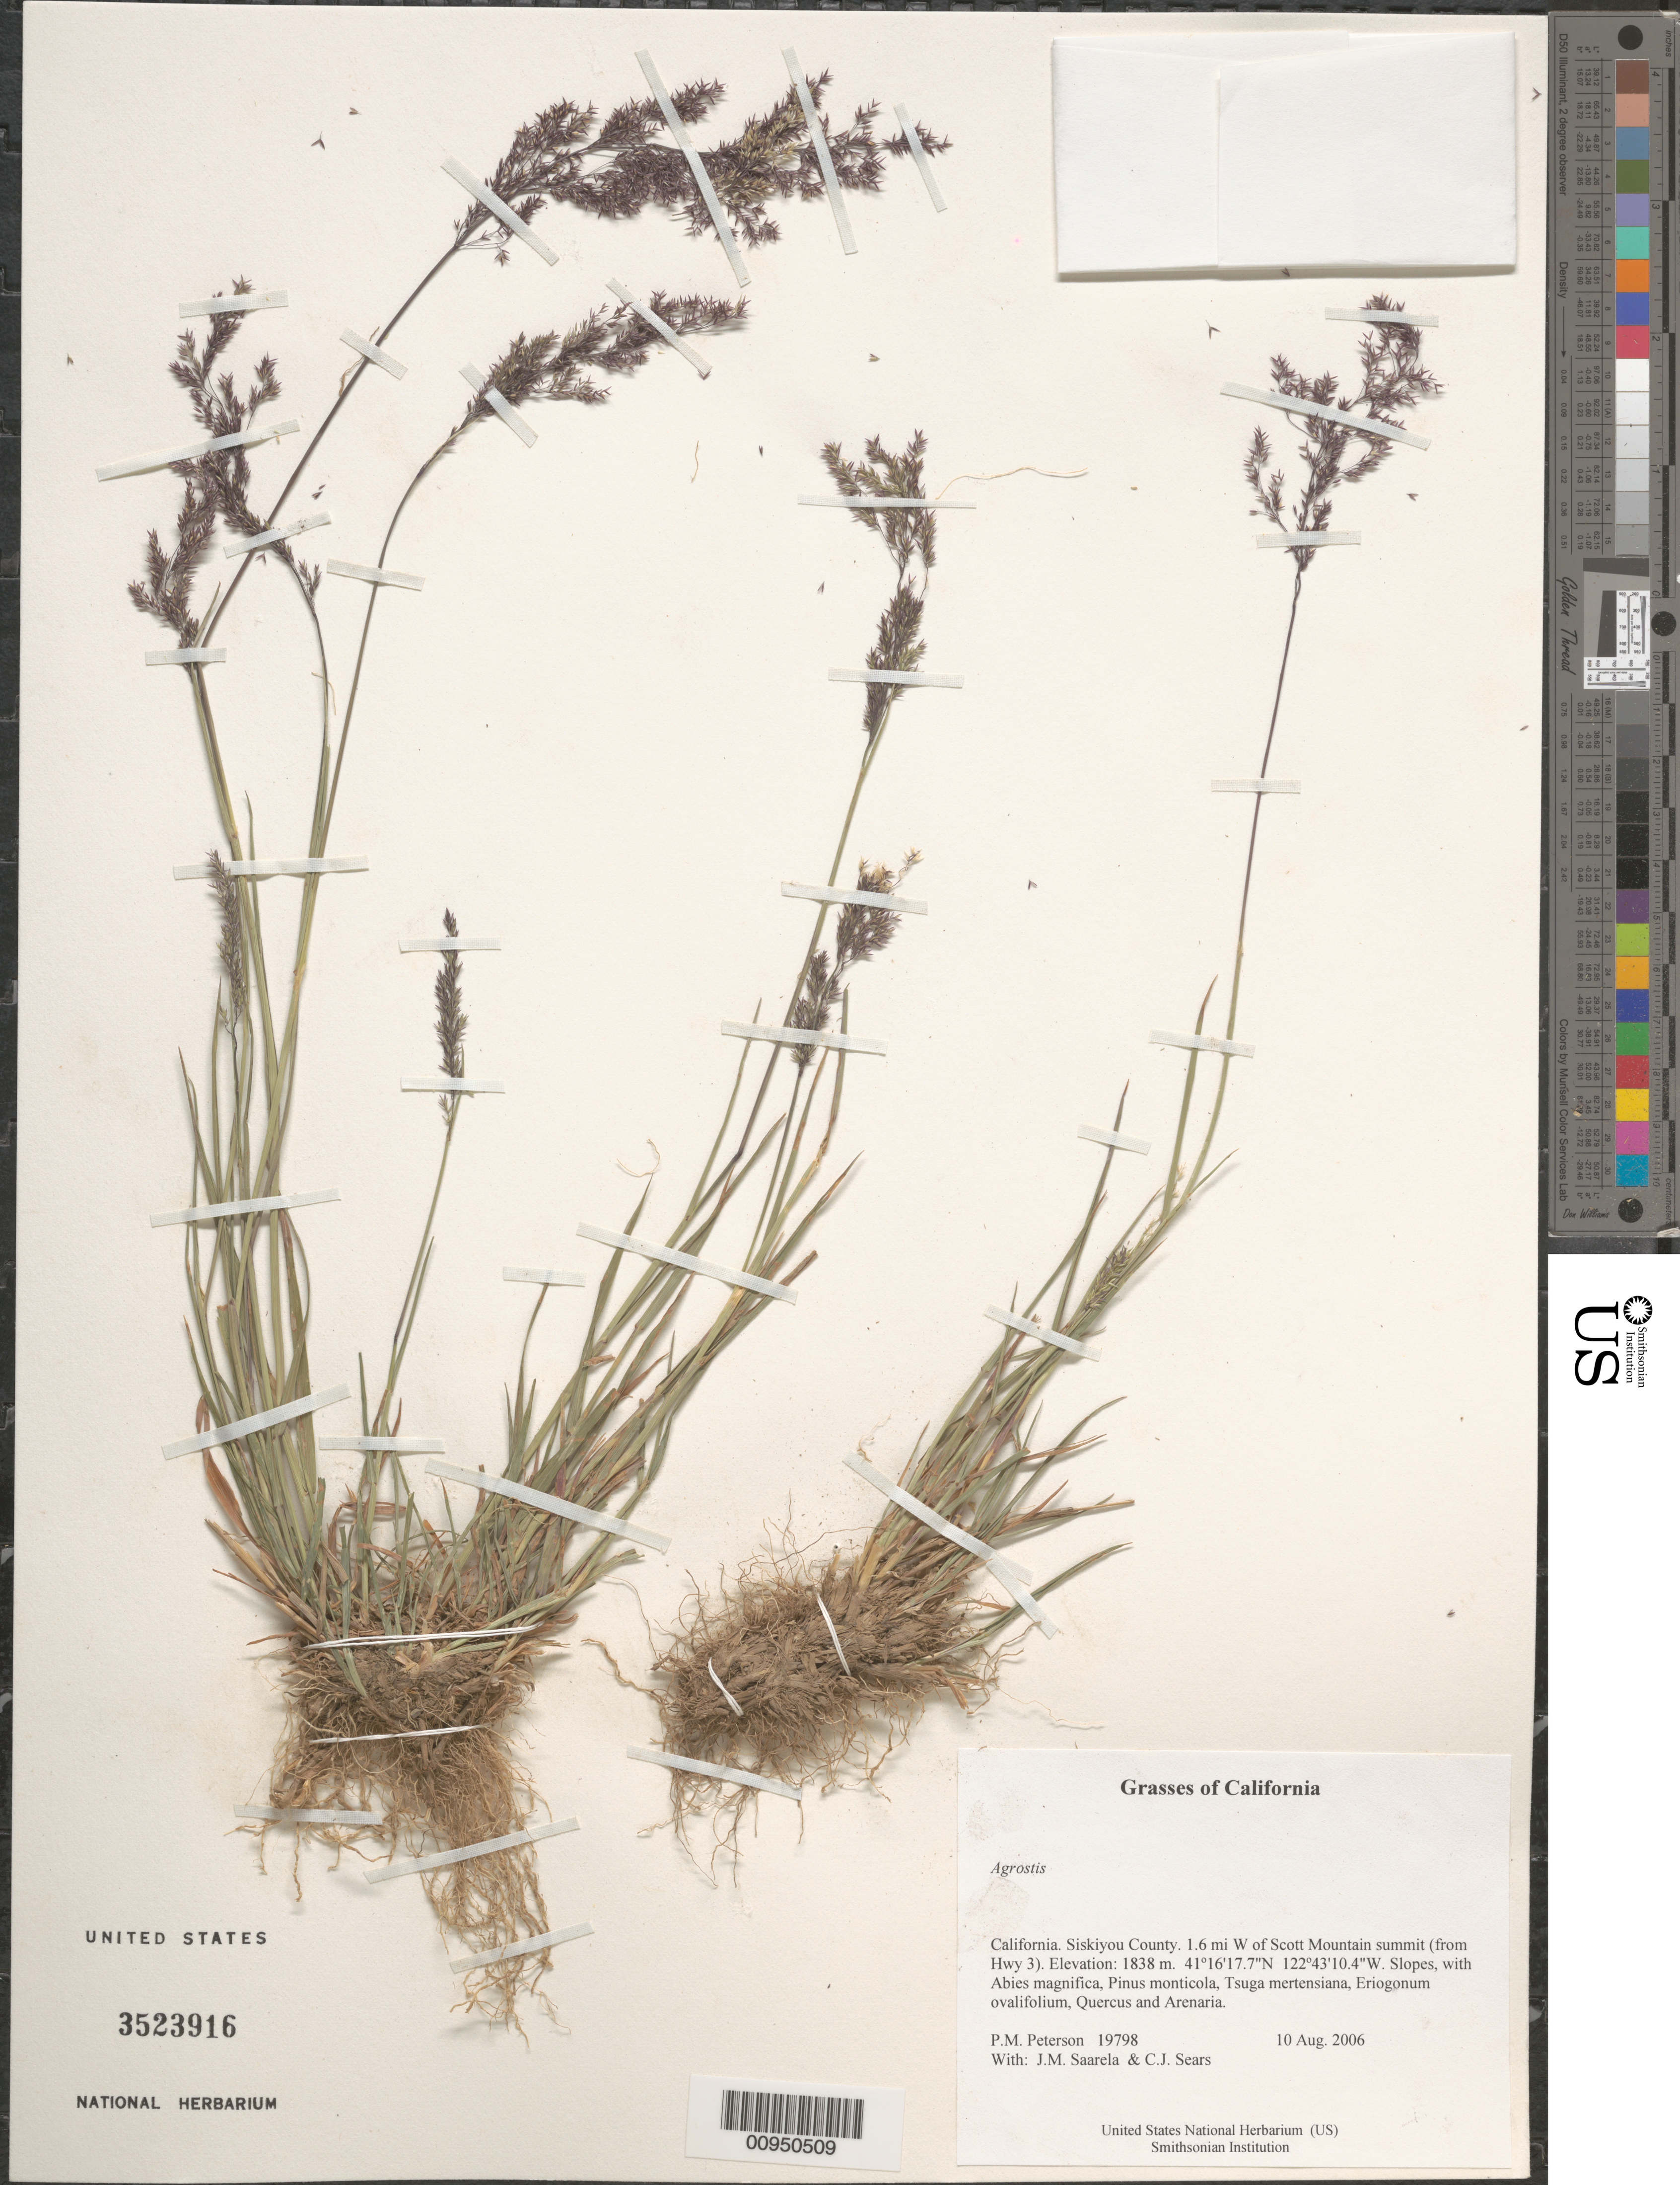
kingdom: Plantae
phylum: Tracheophyta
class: Liliopsida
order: Poales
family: Poaceae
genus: Agrostis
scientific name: Agrostis stolonifera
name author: L.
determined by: Saarela, J. M., (CAN), Canadian Museum of Nature (CANADA)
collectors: P. M. Peterson, J. Saarela & C. Sears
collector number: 19798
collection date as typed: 10 Aug 2006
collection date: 2006-08-10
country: United States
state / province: California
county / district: Siskiyou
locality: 1.6 mi W of Scott Mountain summit (from Hwy 3).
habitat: Slopes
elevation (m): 1838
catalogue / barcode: US 3523916